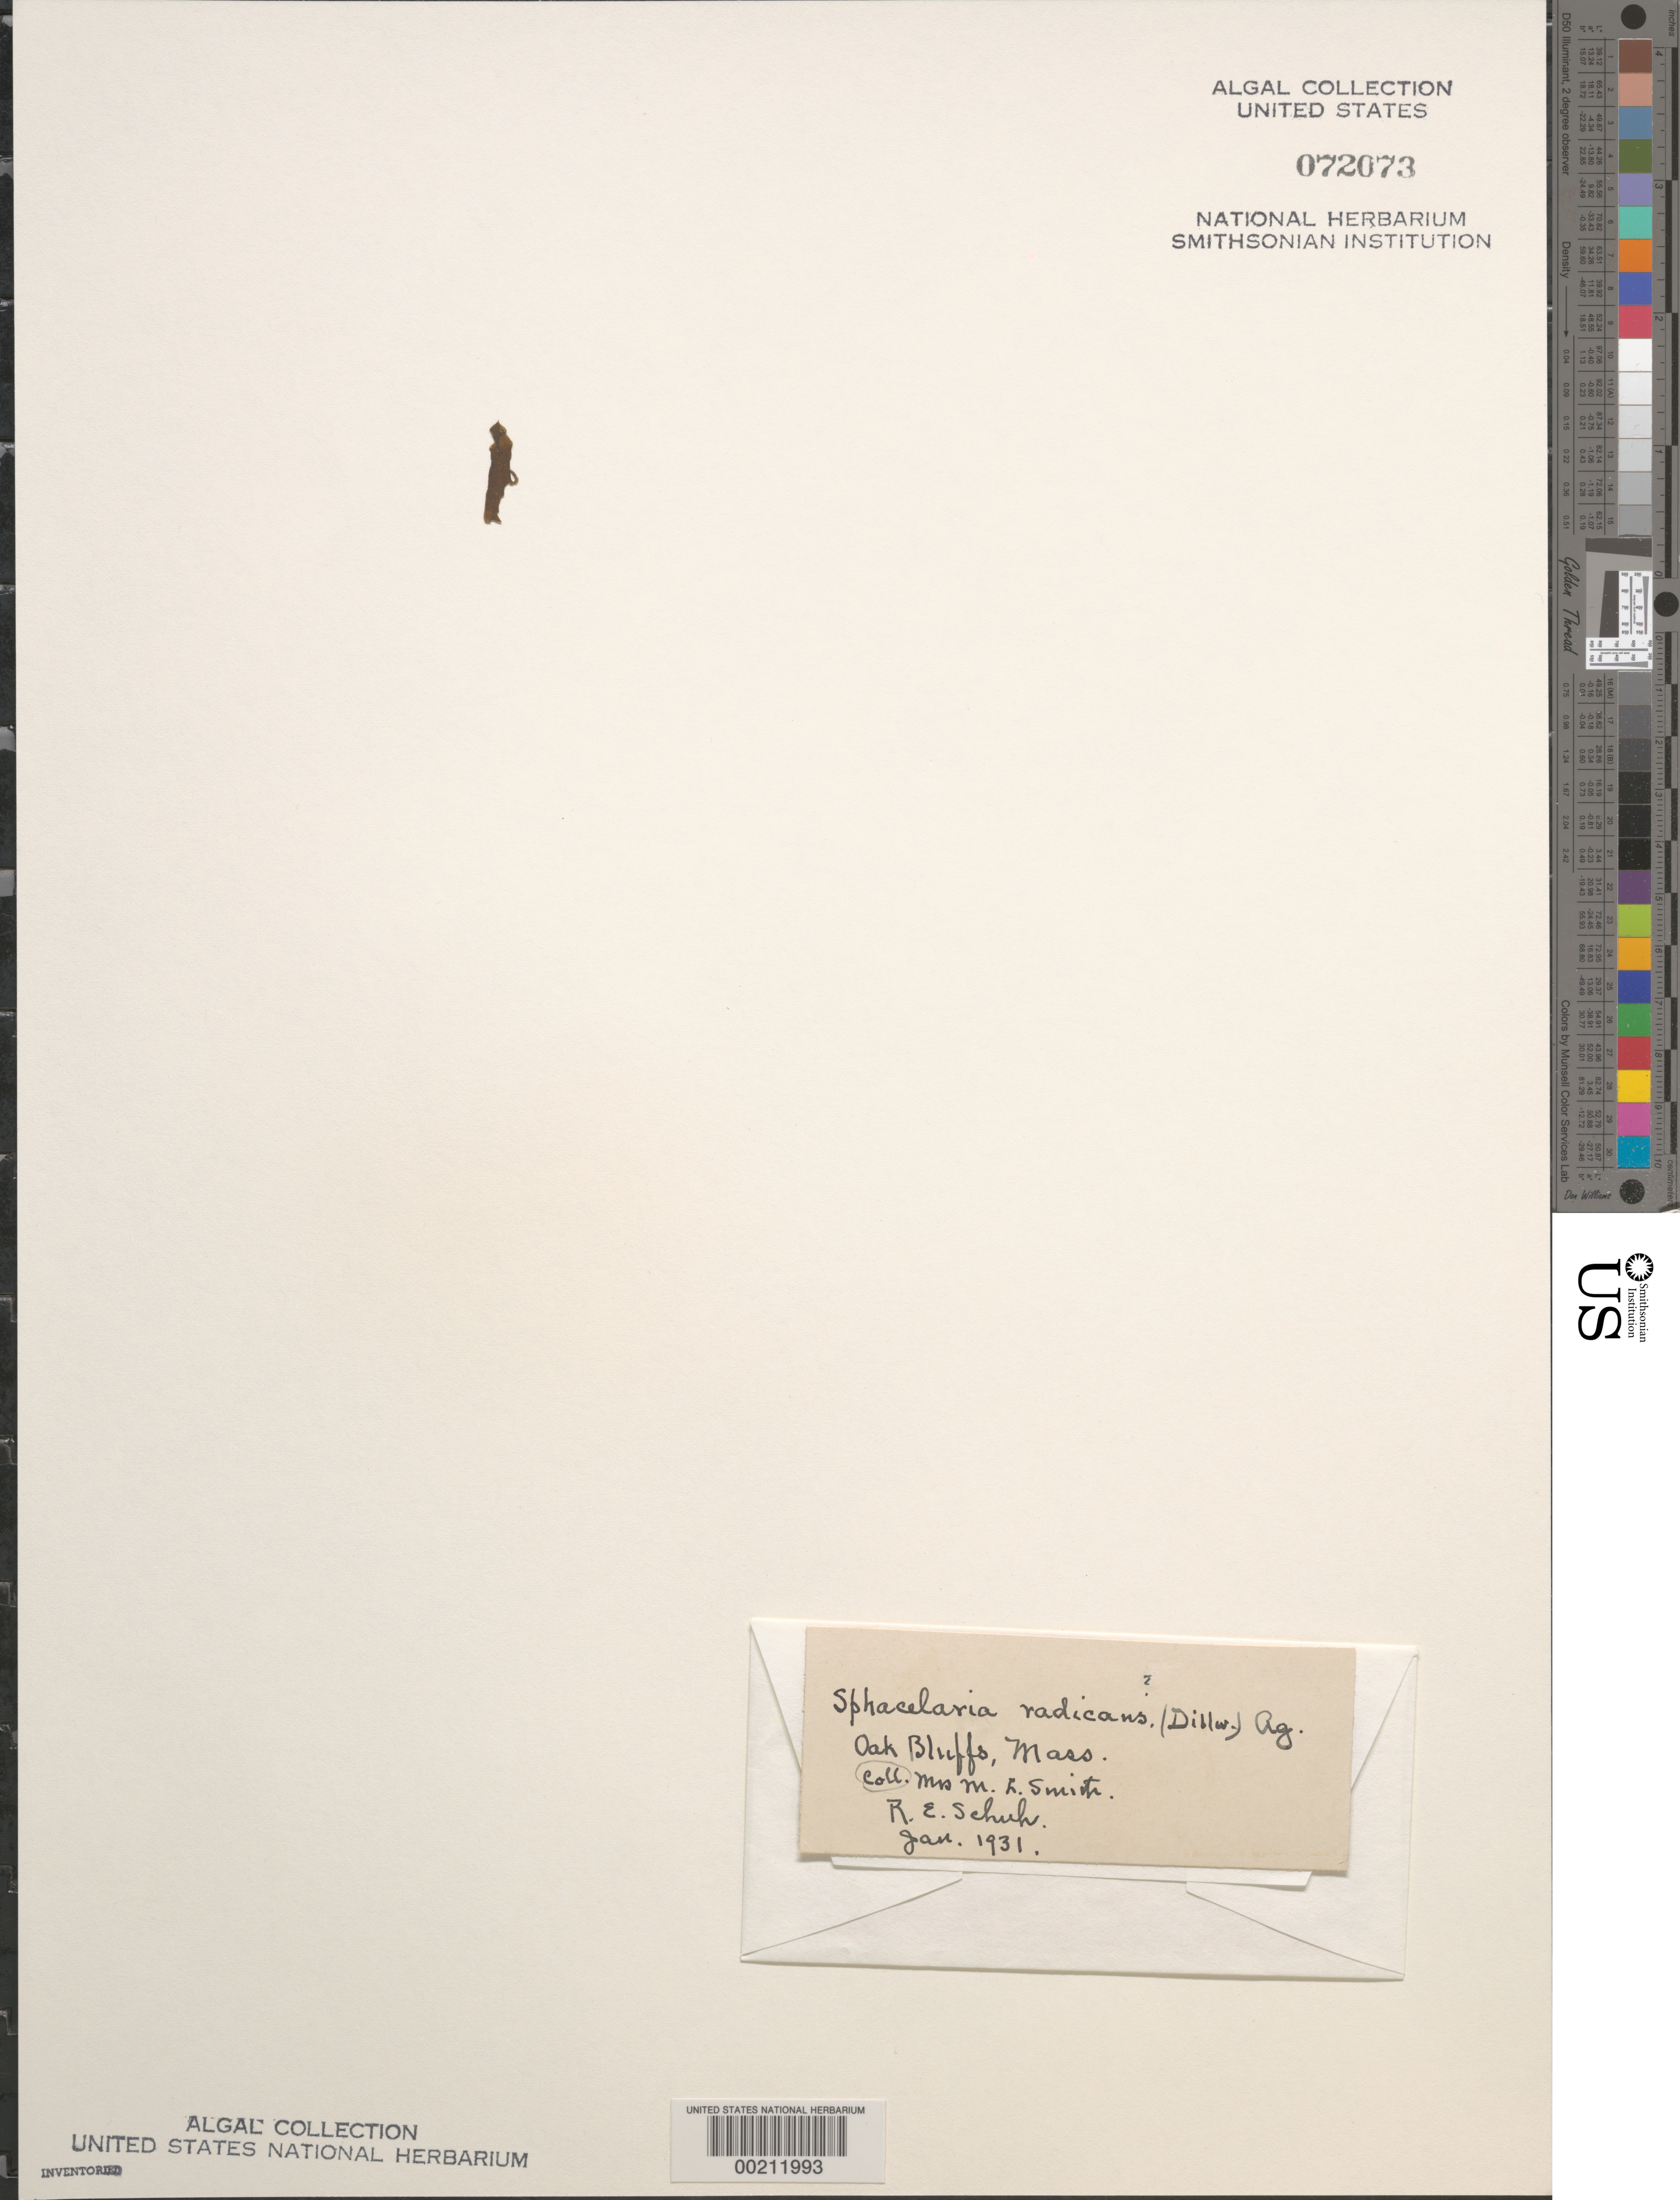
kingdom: Chromista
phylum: Ochrophyta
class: Phaeophyceae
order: Sphacelariales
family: Stypocaulaceae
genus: Protohalopteris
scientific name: Protohalopteris radicans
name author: (Dillwyn) Draisma et al.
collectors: M. Smith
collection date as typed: Jan 1931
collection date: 1931-01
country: United States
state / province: Massachusetts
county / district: Dukes County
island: Martha's Vineyard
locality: Oak Bluffs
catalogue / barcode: US 72073